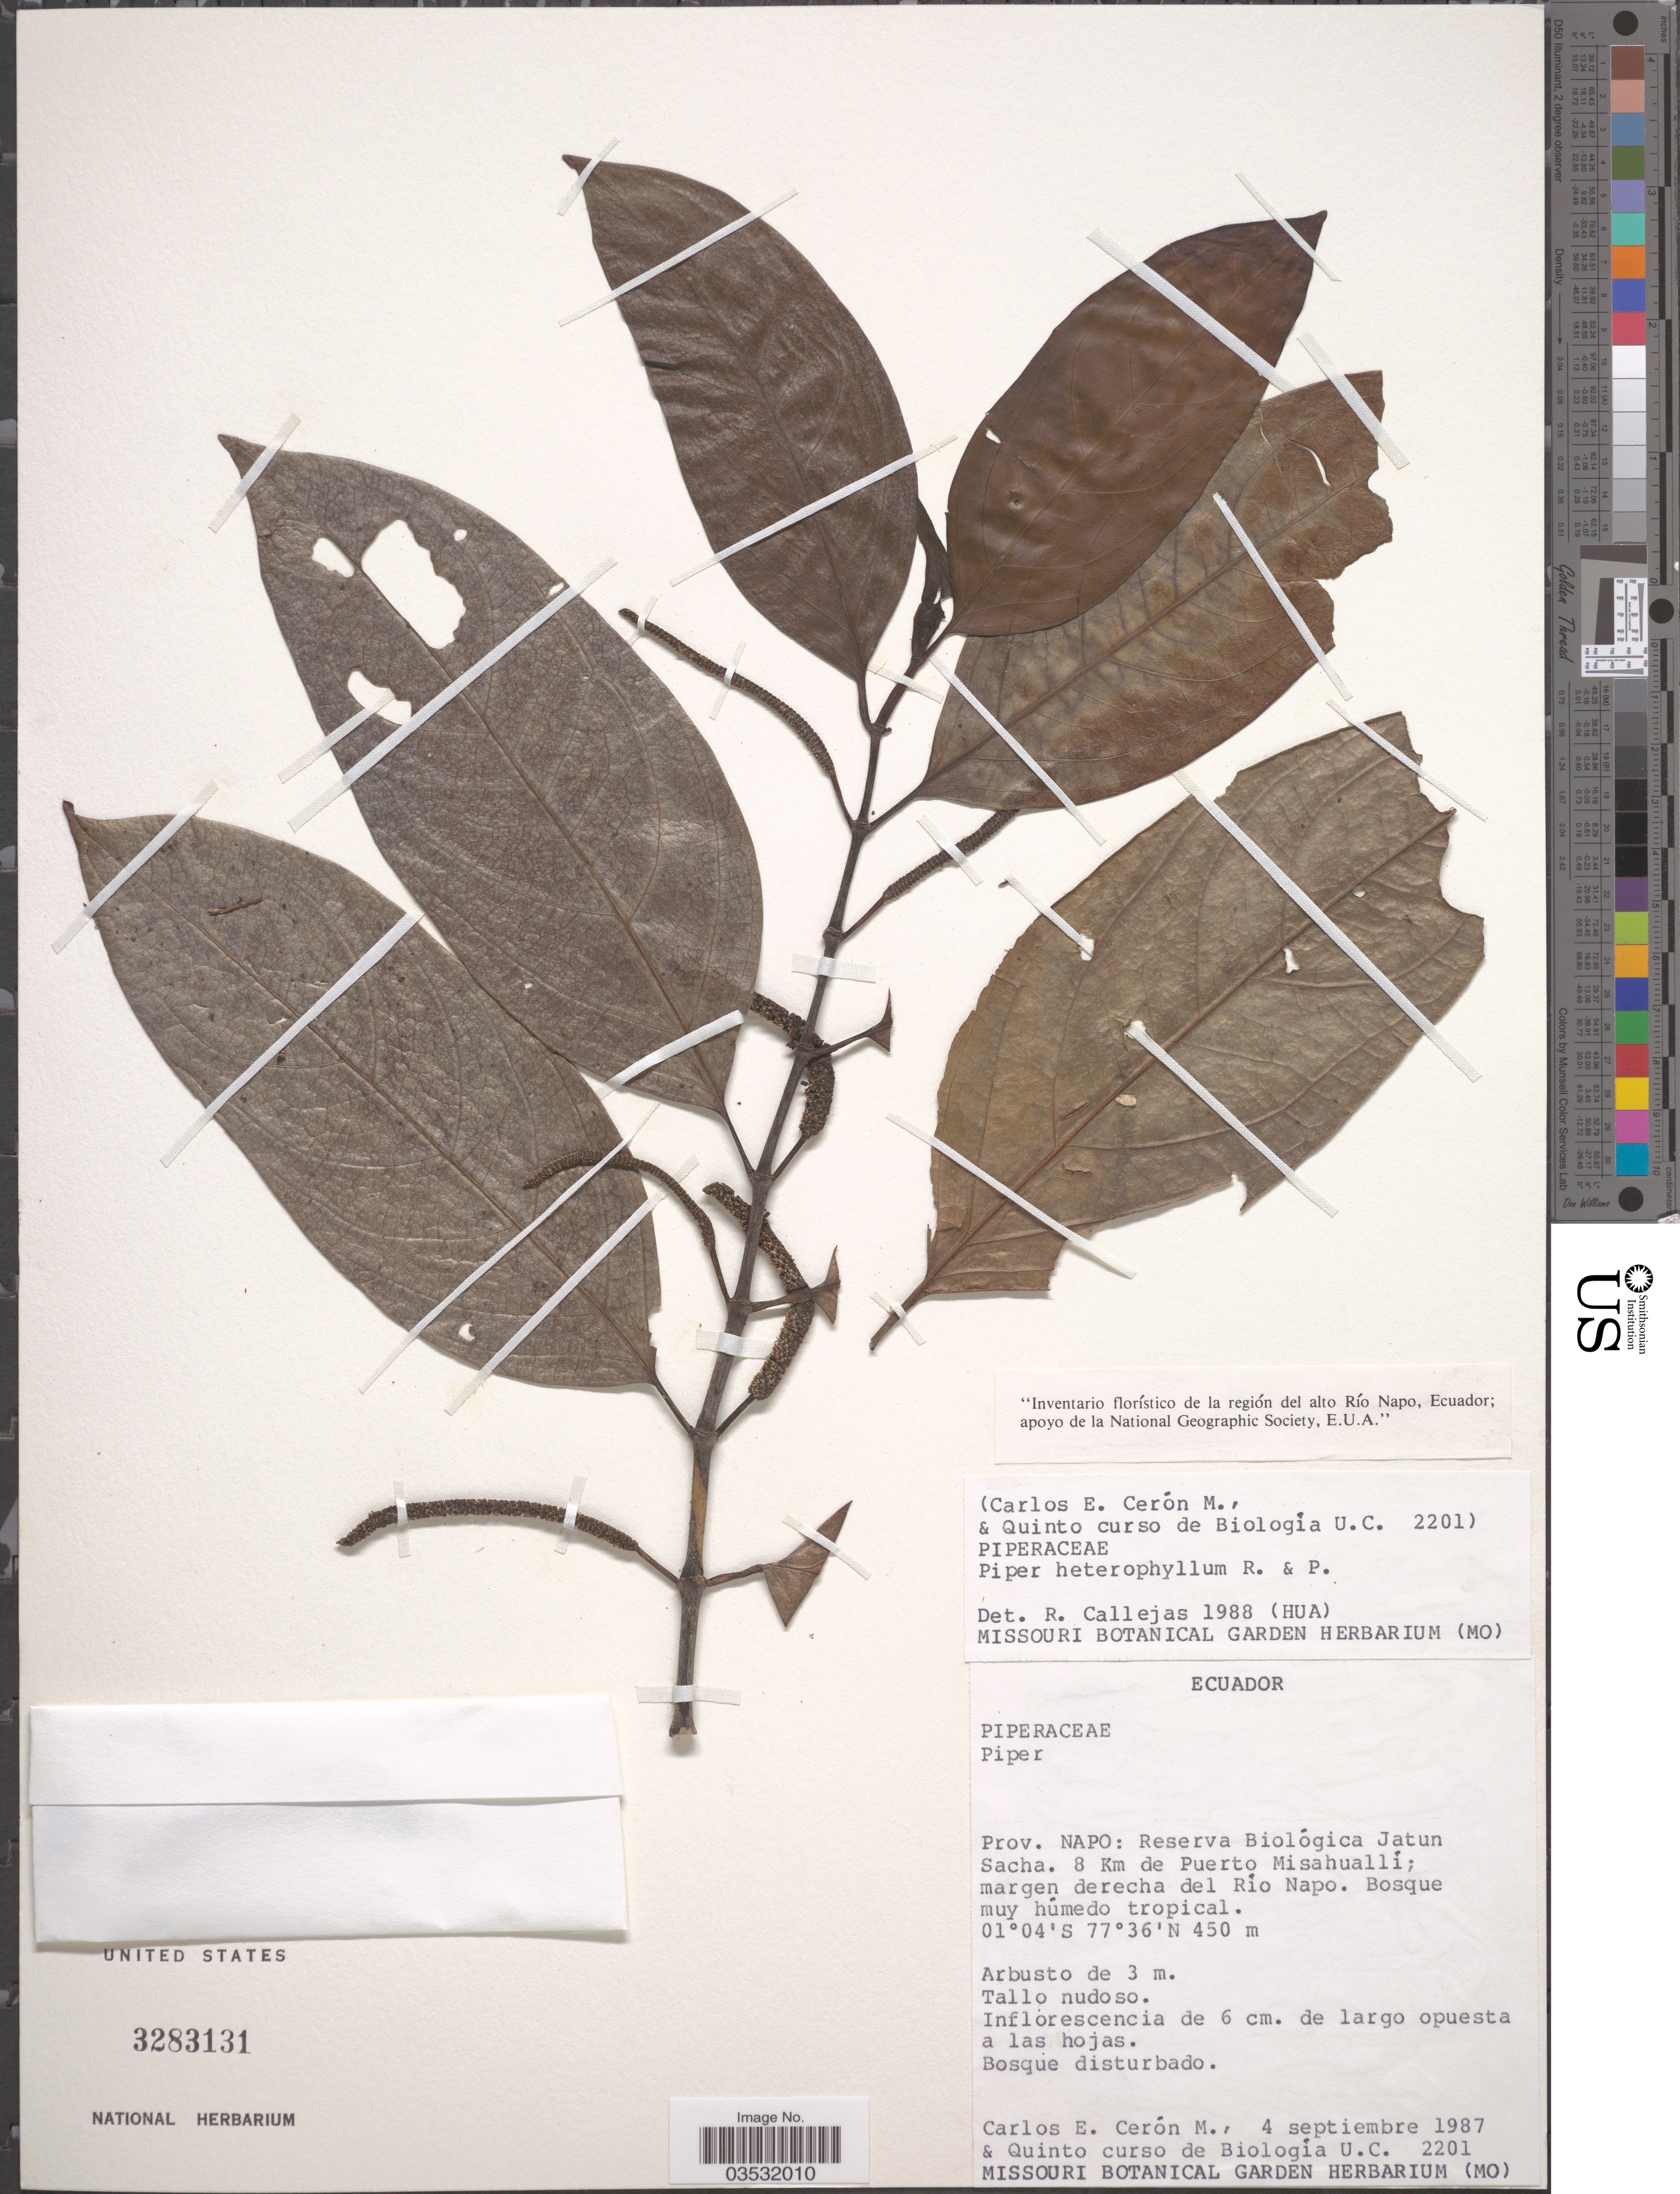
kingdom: Plantae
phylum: Tracheophyta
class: Magnoliopsida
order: Piperales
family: Piperaceae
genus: Piper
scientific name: Piper heterophyllum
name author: Ruiz & Pav.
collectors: C. E. Cerón M. & Quinto Curso de Biología U.C.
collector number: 2201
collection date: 1987-09-04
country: Ecuador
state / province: Napo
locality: Reserva Biológica Jatun Sacha. 8 Km de Puerto, Misahuallí; margen derecha del Río Napo.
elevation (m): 450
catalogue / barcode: US 3283131